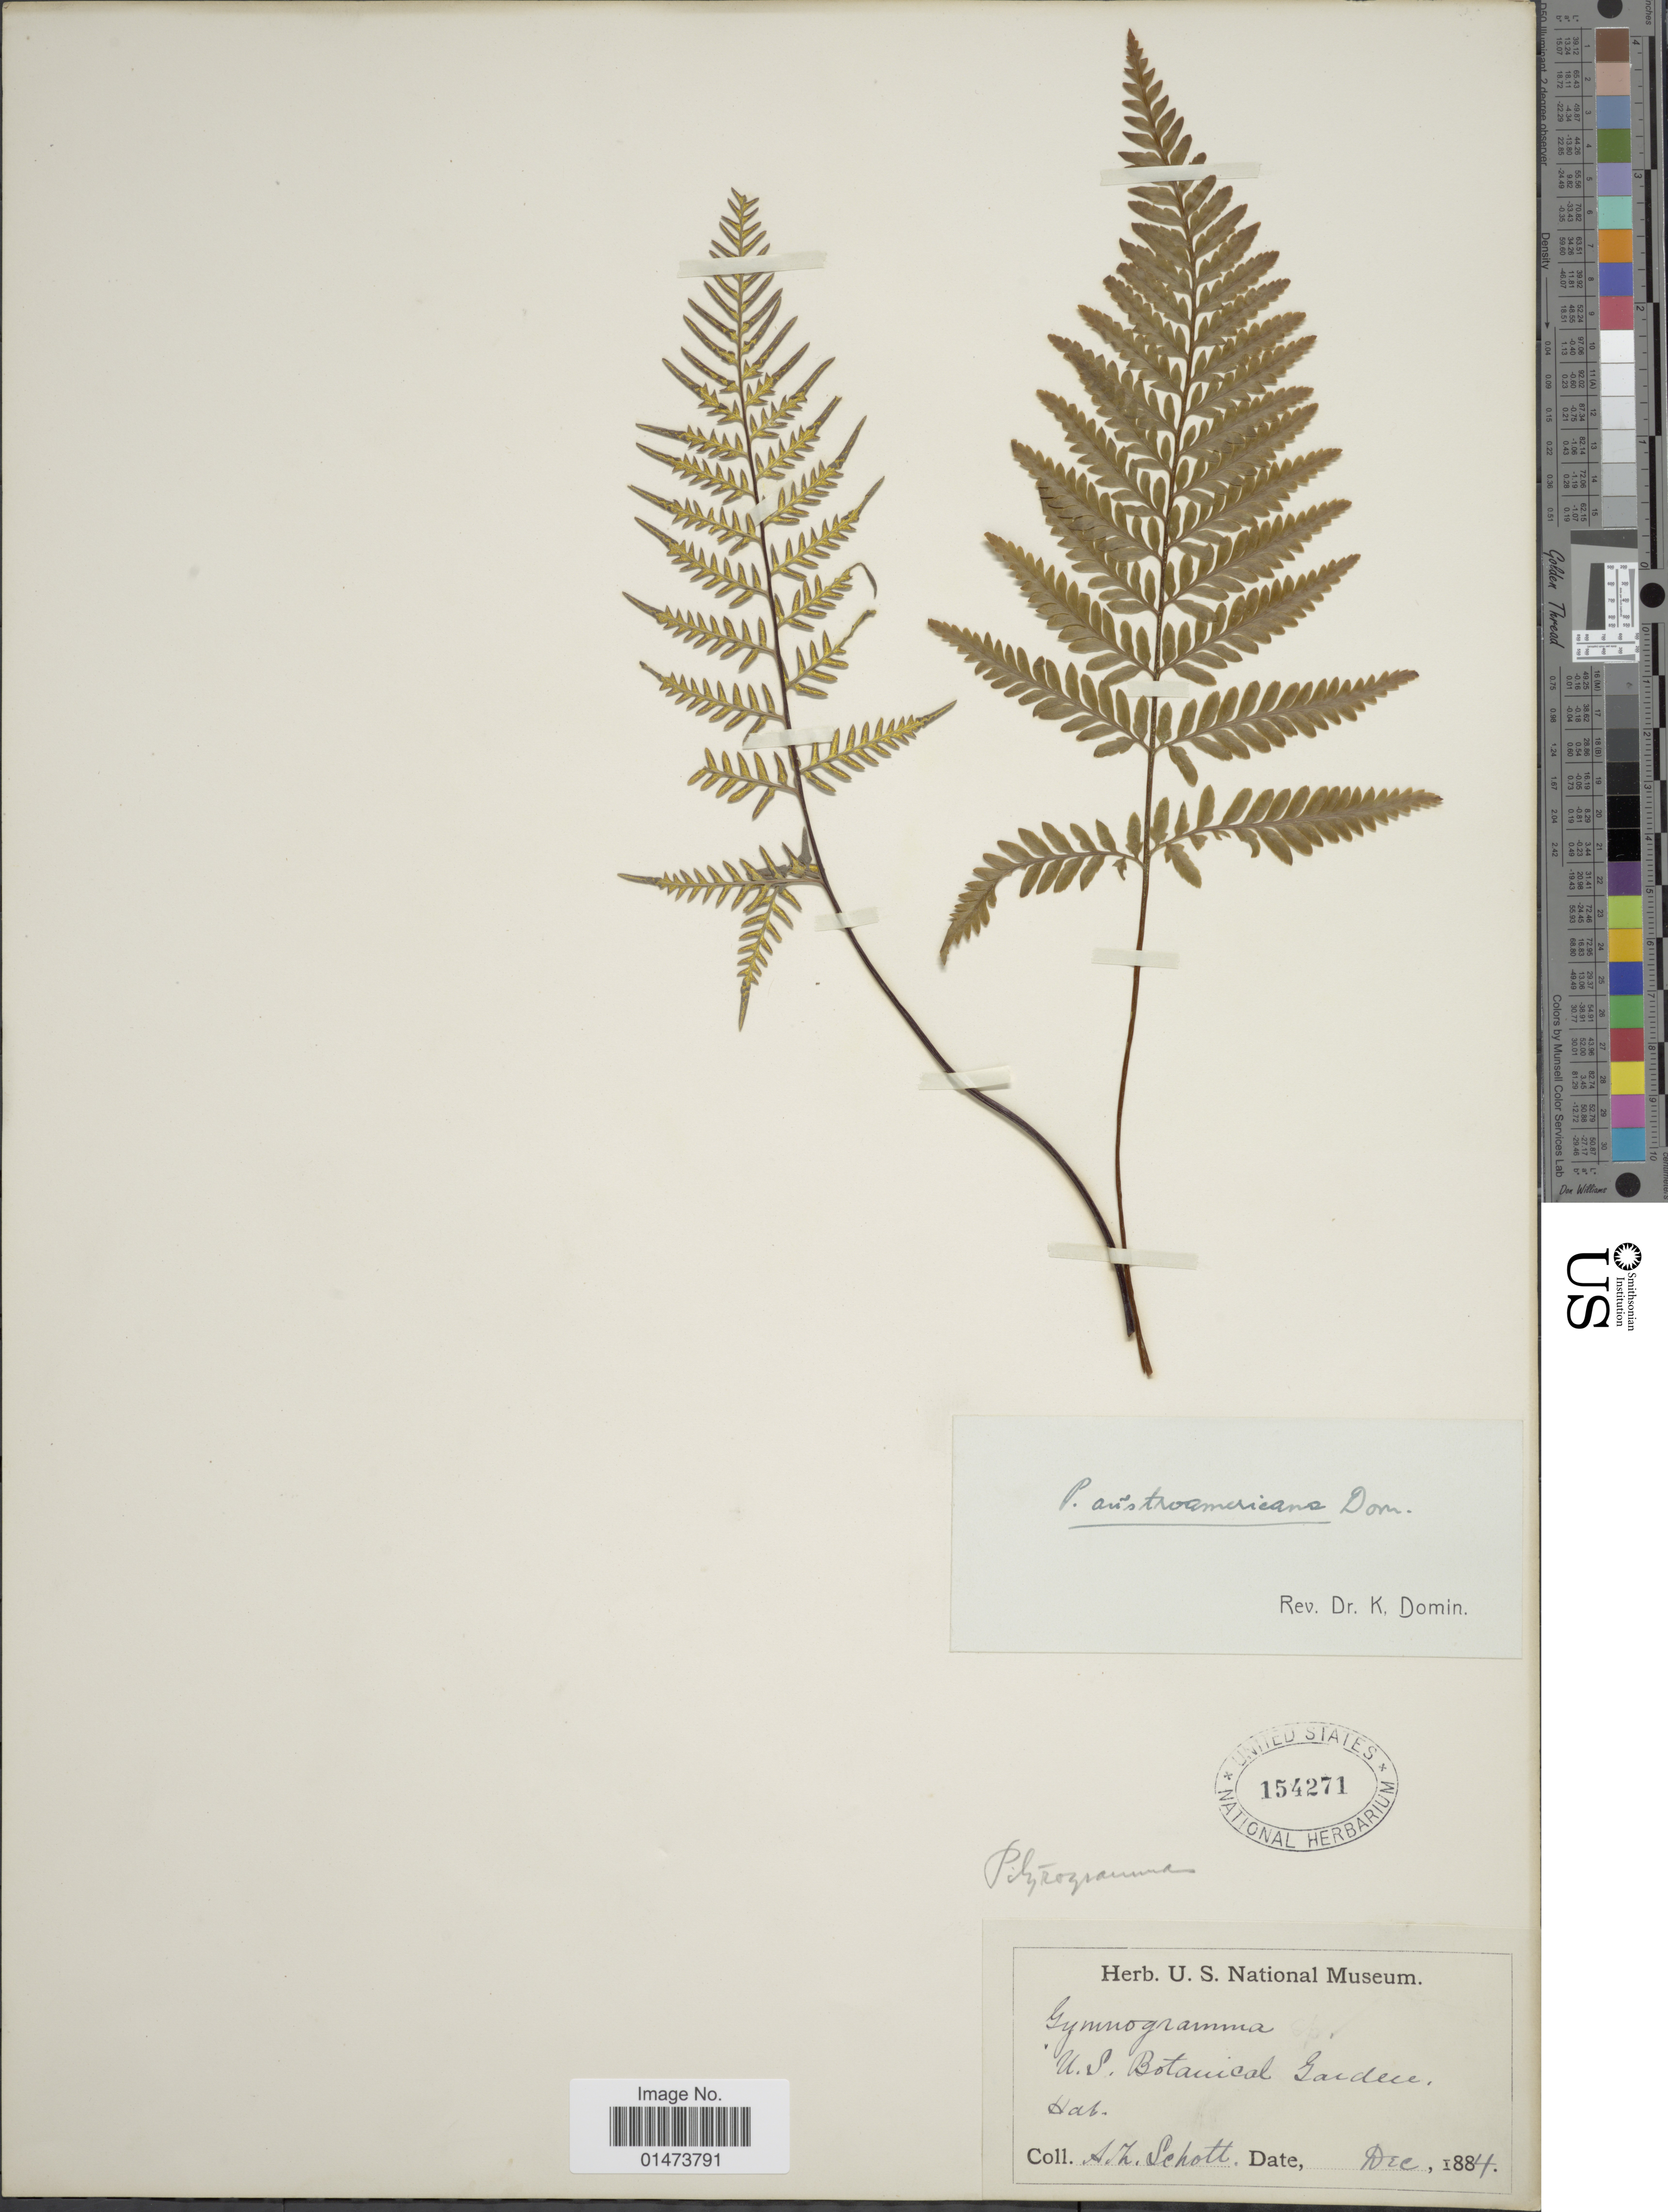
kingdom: Plantae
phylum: Tracheophyta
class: Polypodiopsida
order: Polypodiales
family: Pteridaceae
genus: Pityrogramma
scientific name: Pityrogramma austroamericana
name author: Domin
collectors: A. L. Schott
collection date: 1884-12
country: United States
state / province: District of Columbia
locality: U.S. Botanical Garden.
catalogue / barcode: US 154271